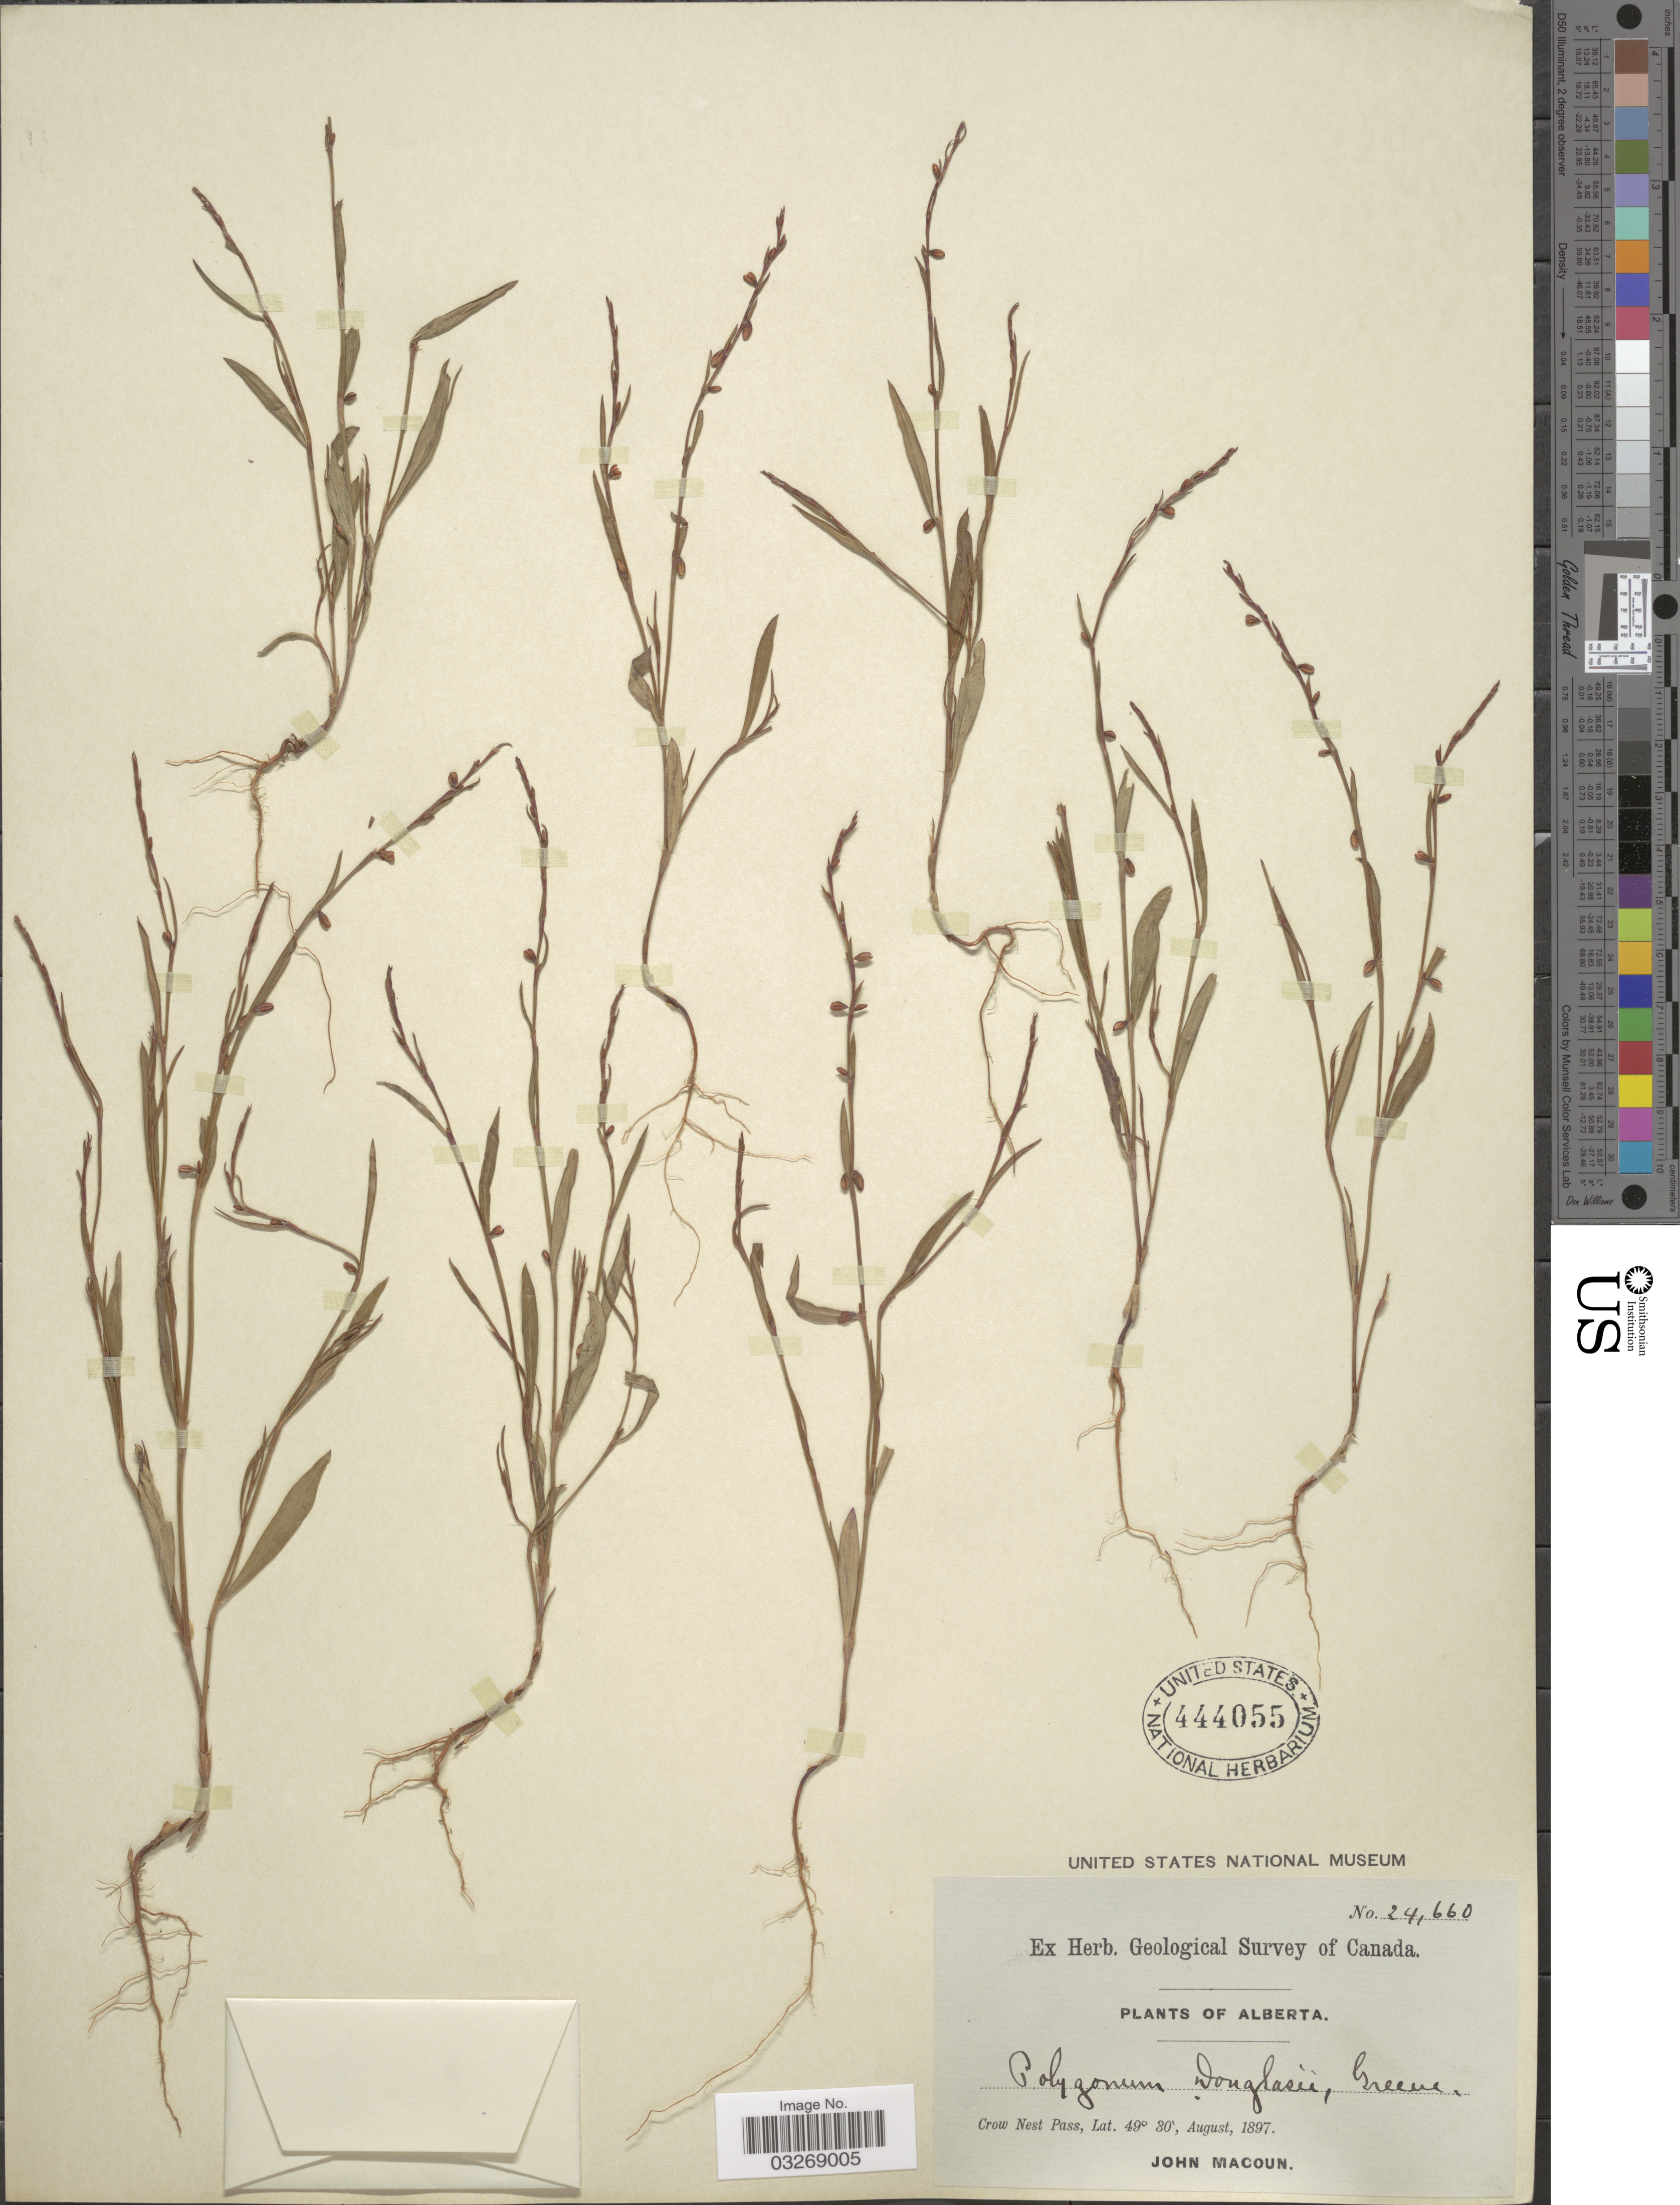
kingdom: Plantae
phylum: Tracheophyta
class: Magnoliopsida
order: Caryophyllales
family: Polygonaceae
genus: Polygonum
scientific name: Polygonum douglasii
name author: Greene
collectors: J. Macoun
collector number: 24660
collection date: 1897-08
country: Canada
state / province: Alberta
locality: Crow Nest Pass.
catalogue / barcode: US 444055